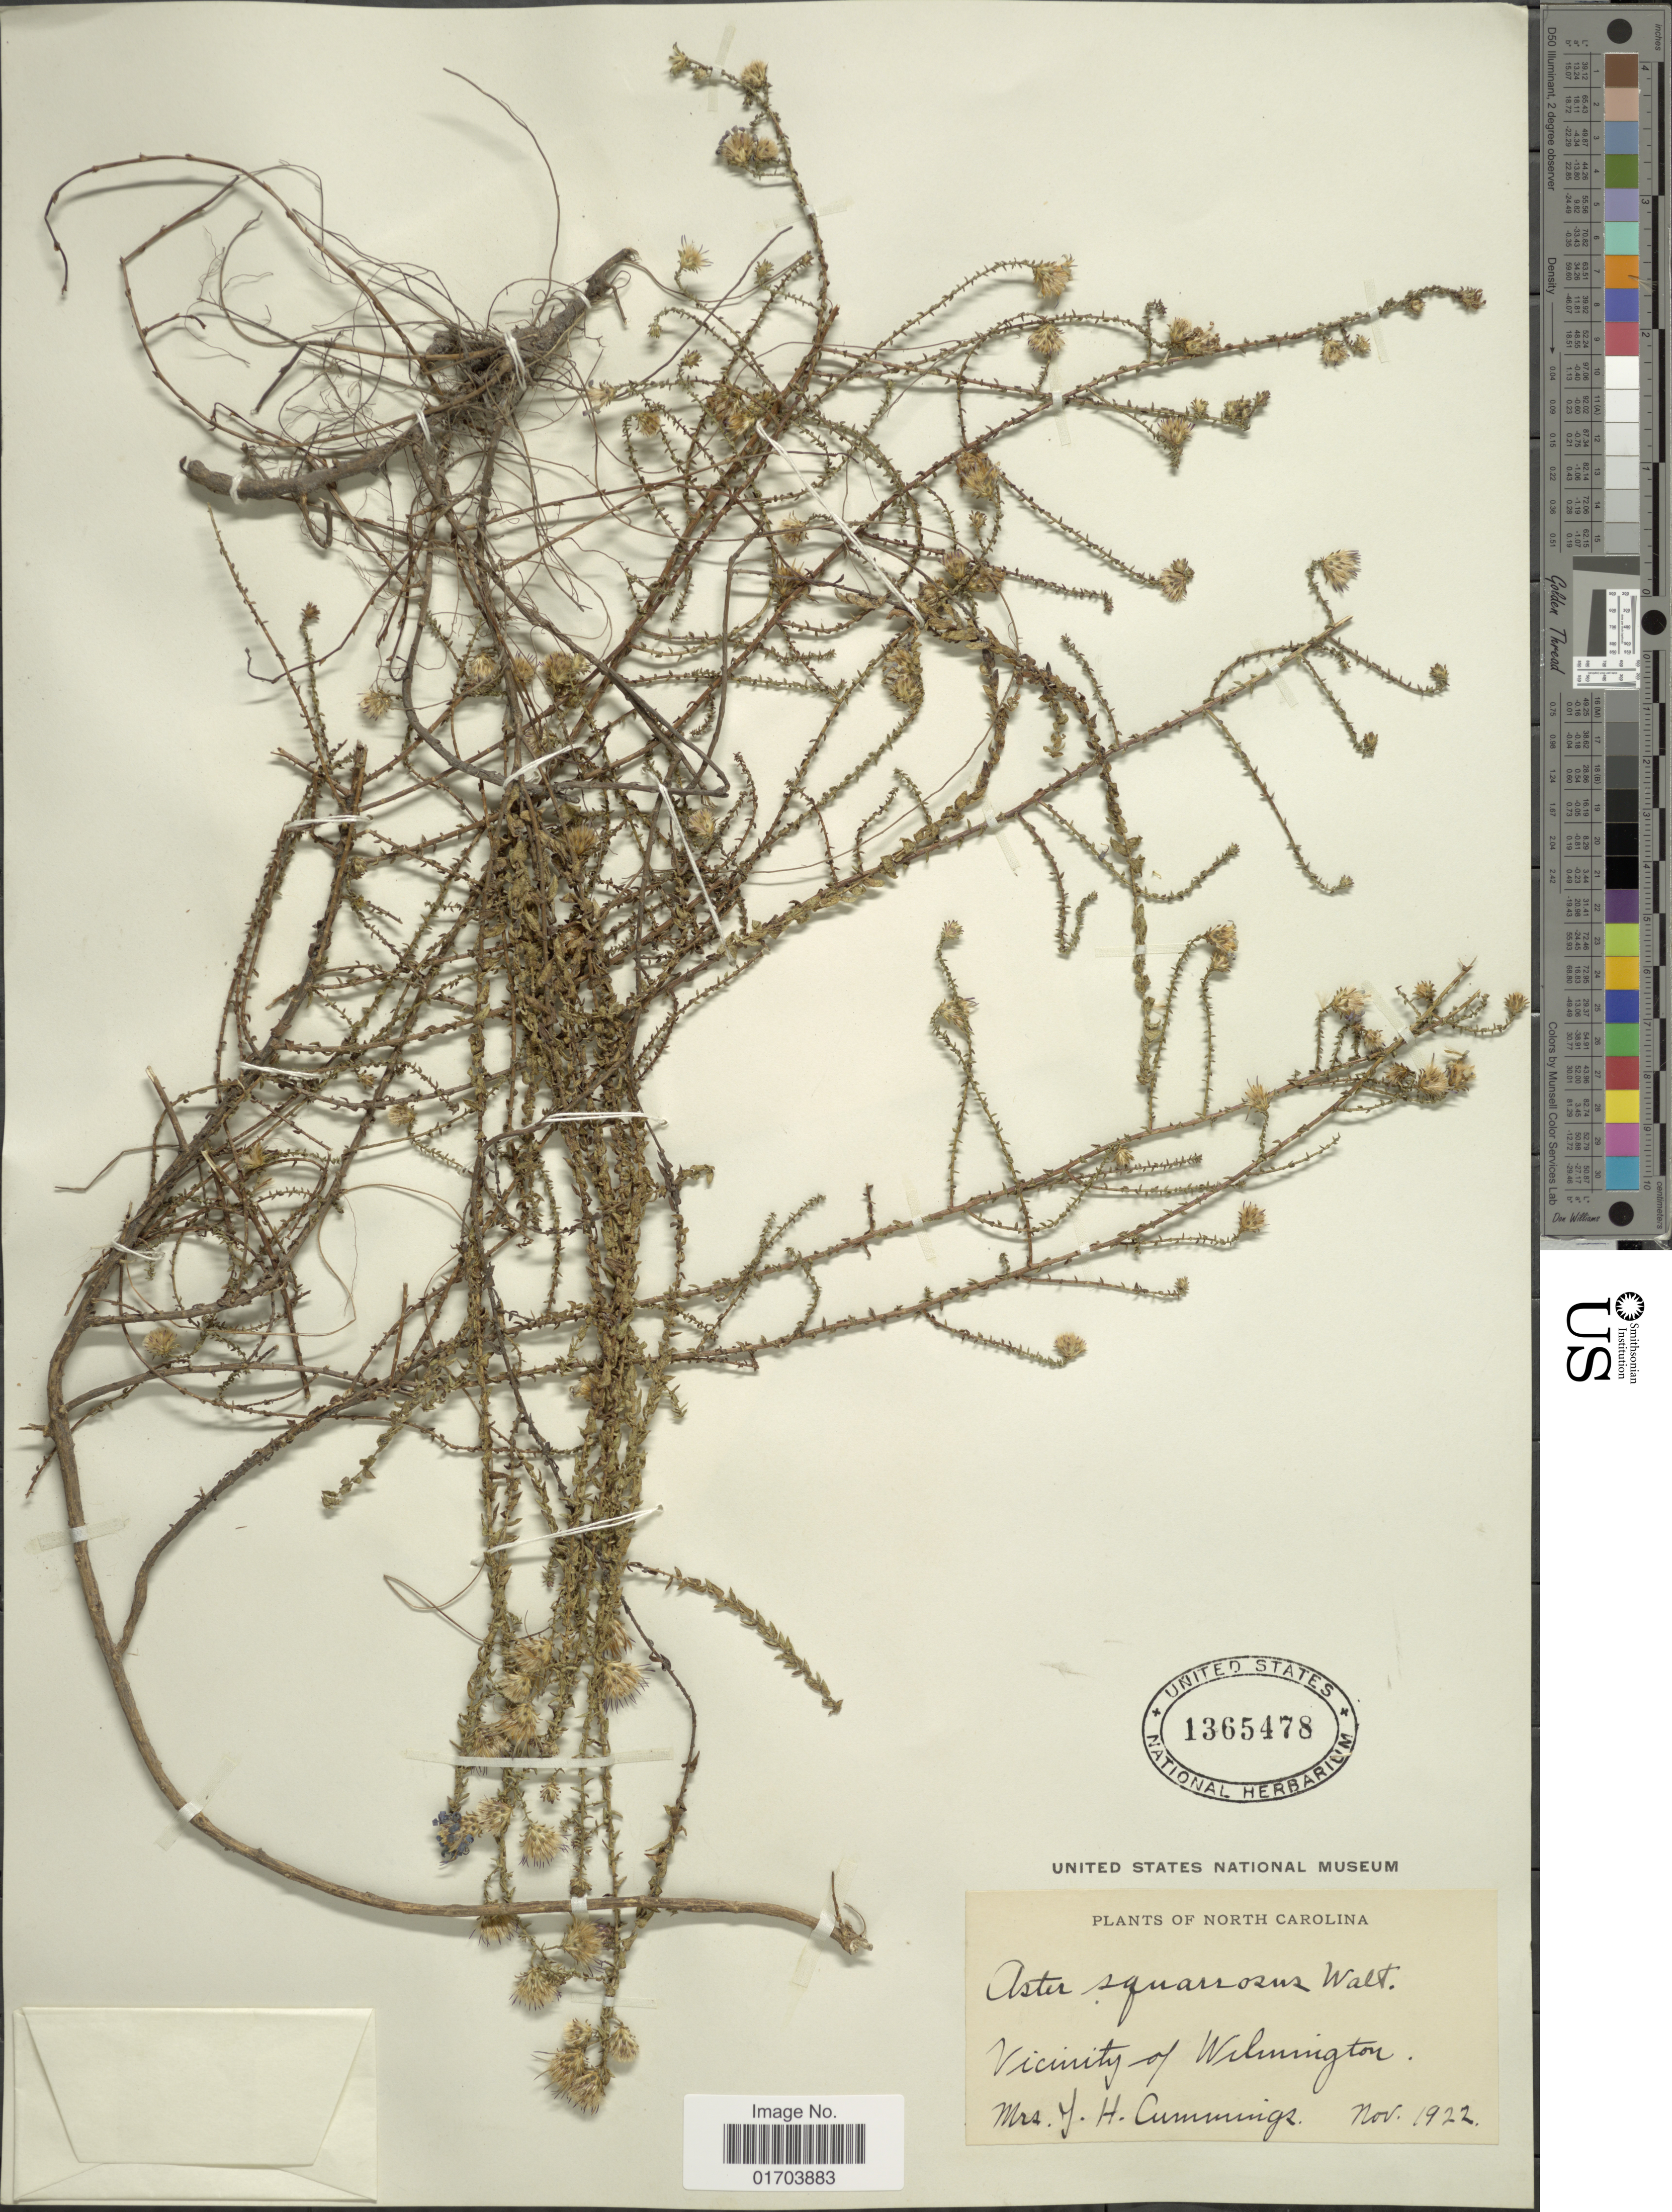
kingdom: Plantae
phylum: Tracheophyta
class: Magnoliopsida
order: Asterales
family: Asteraceae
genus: Symphyotrichum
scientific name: Symphyotrichum walteri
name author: (Alexander) G.L. Nesom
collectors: J. Cummings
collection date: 1922-11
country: United States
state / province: North Carolina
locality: Vicinity of Wilmington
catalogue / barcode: US 1365478